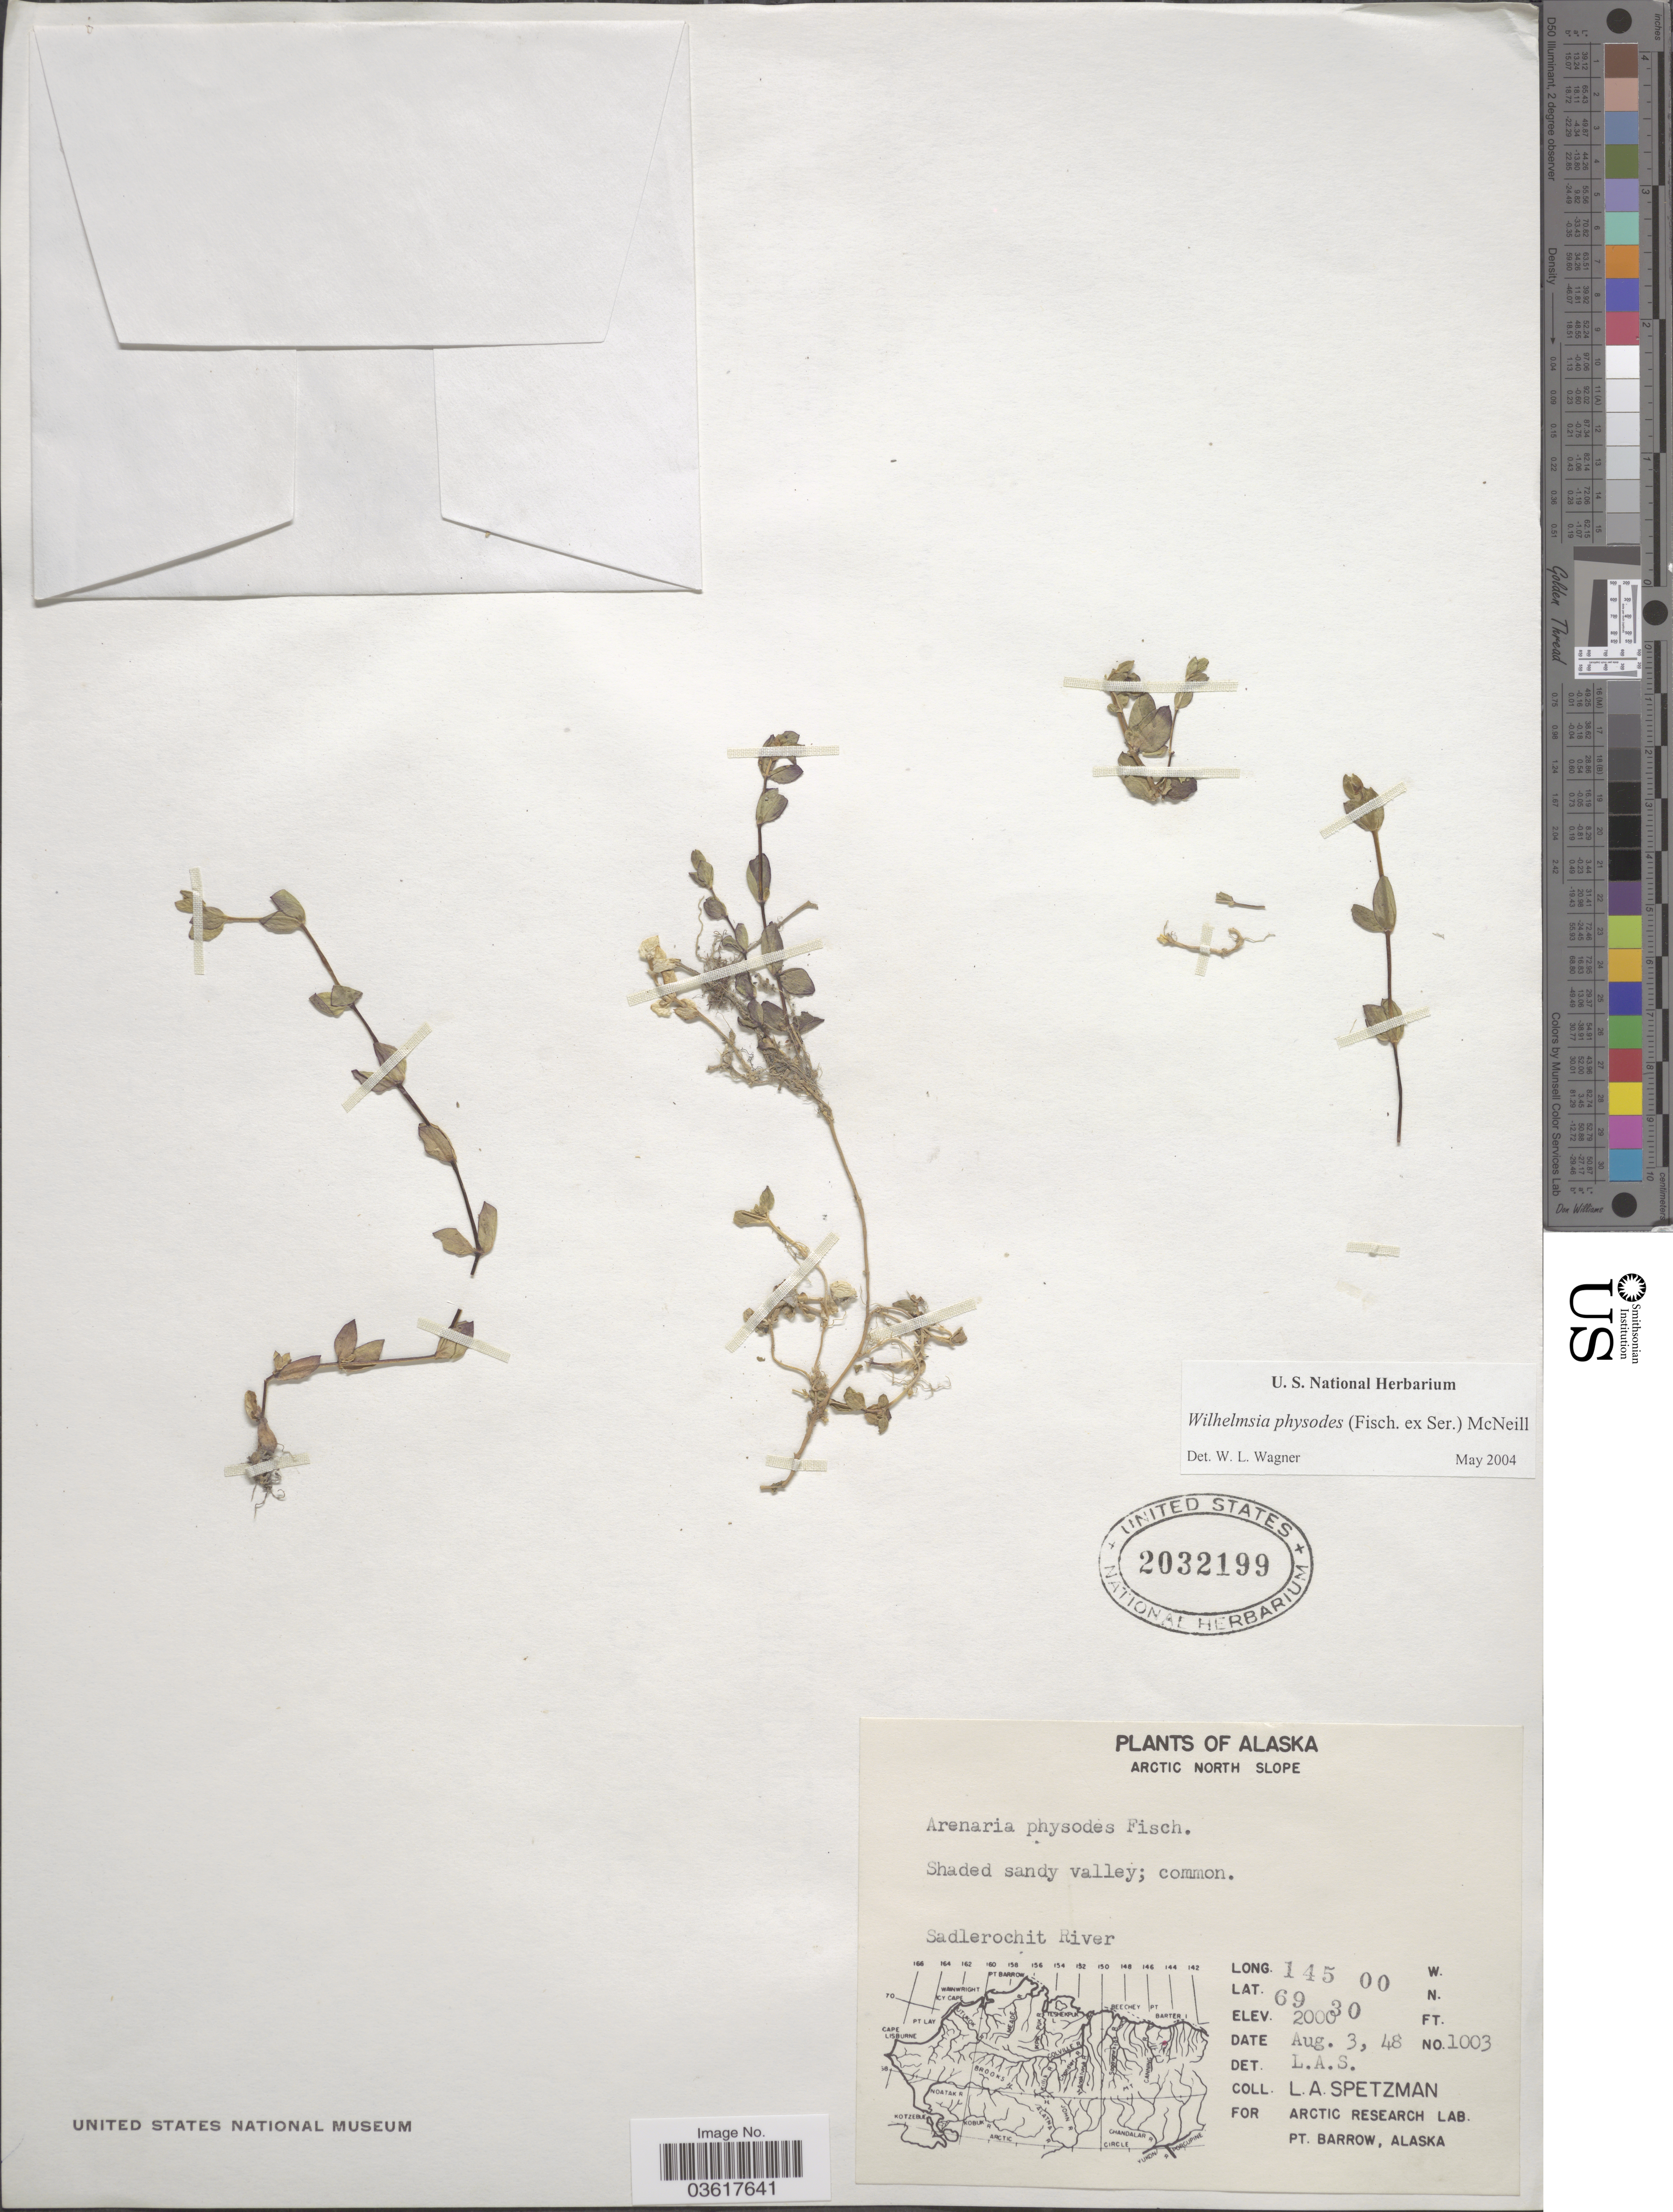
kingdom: Plantae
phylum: Tracheophyta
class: Magnoliopsida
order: Caryophyllales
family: Caryophyllaceae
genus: Wilhelmsia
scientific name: Wilhelmsia sp.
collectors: L. Spetzman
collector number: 1003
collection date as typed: Transcribed d/m/y: 3/8/48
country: United States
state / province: Alaska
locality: Arctic North Slope. Sadlerochit River.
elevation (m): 610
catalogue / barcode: US 2032199